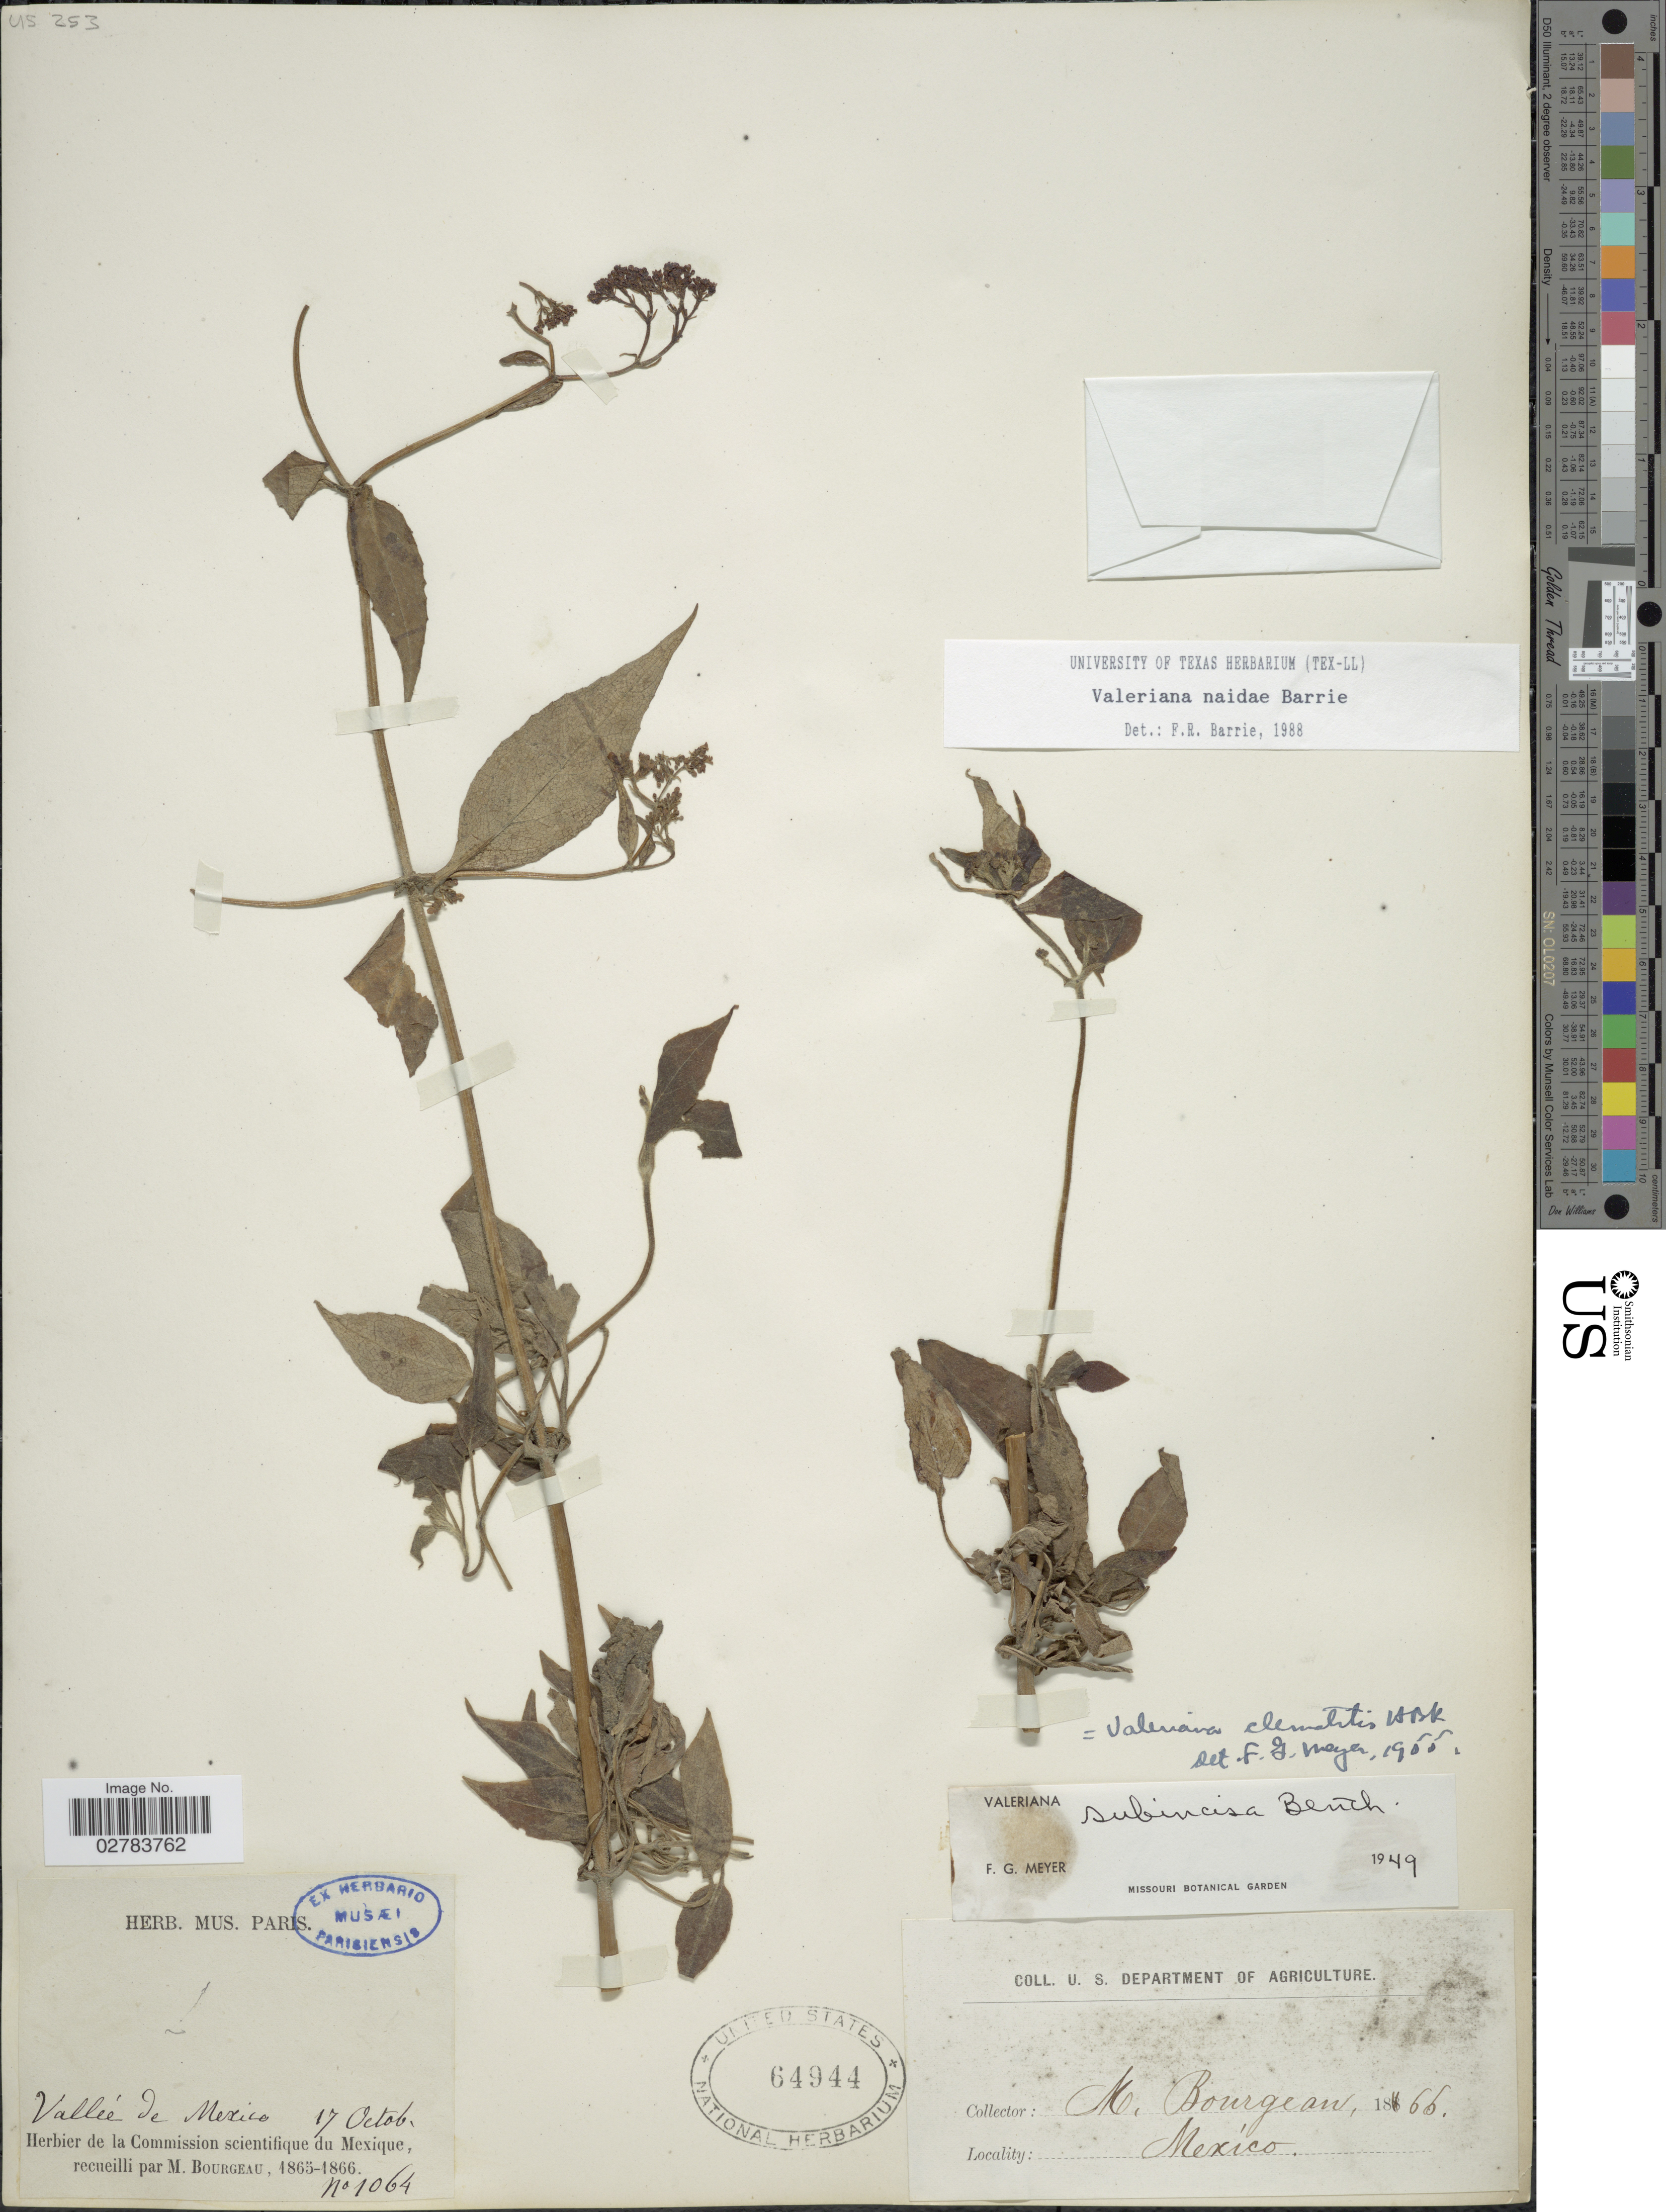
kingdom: Plantae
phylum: Tracheophyta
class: Magnoliopsida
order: Dipsacales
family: Caprifoliaceae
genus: Valeriana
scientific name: Valeriana naidae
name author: Barrie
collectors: M. Bourgeau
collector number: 1064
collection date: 1866-10-17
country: Mexico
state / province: México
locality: Vallée de Mexico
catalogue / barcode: US 64944